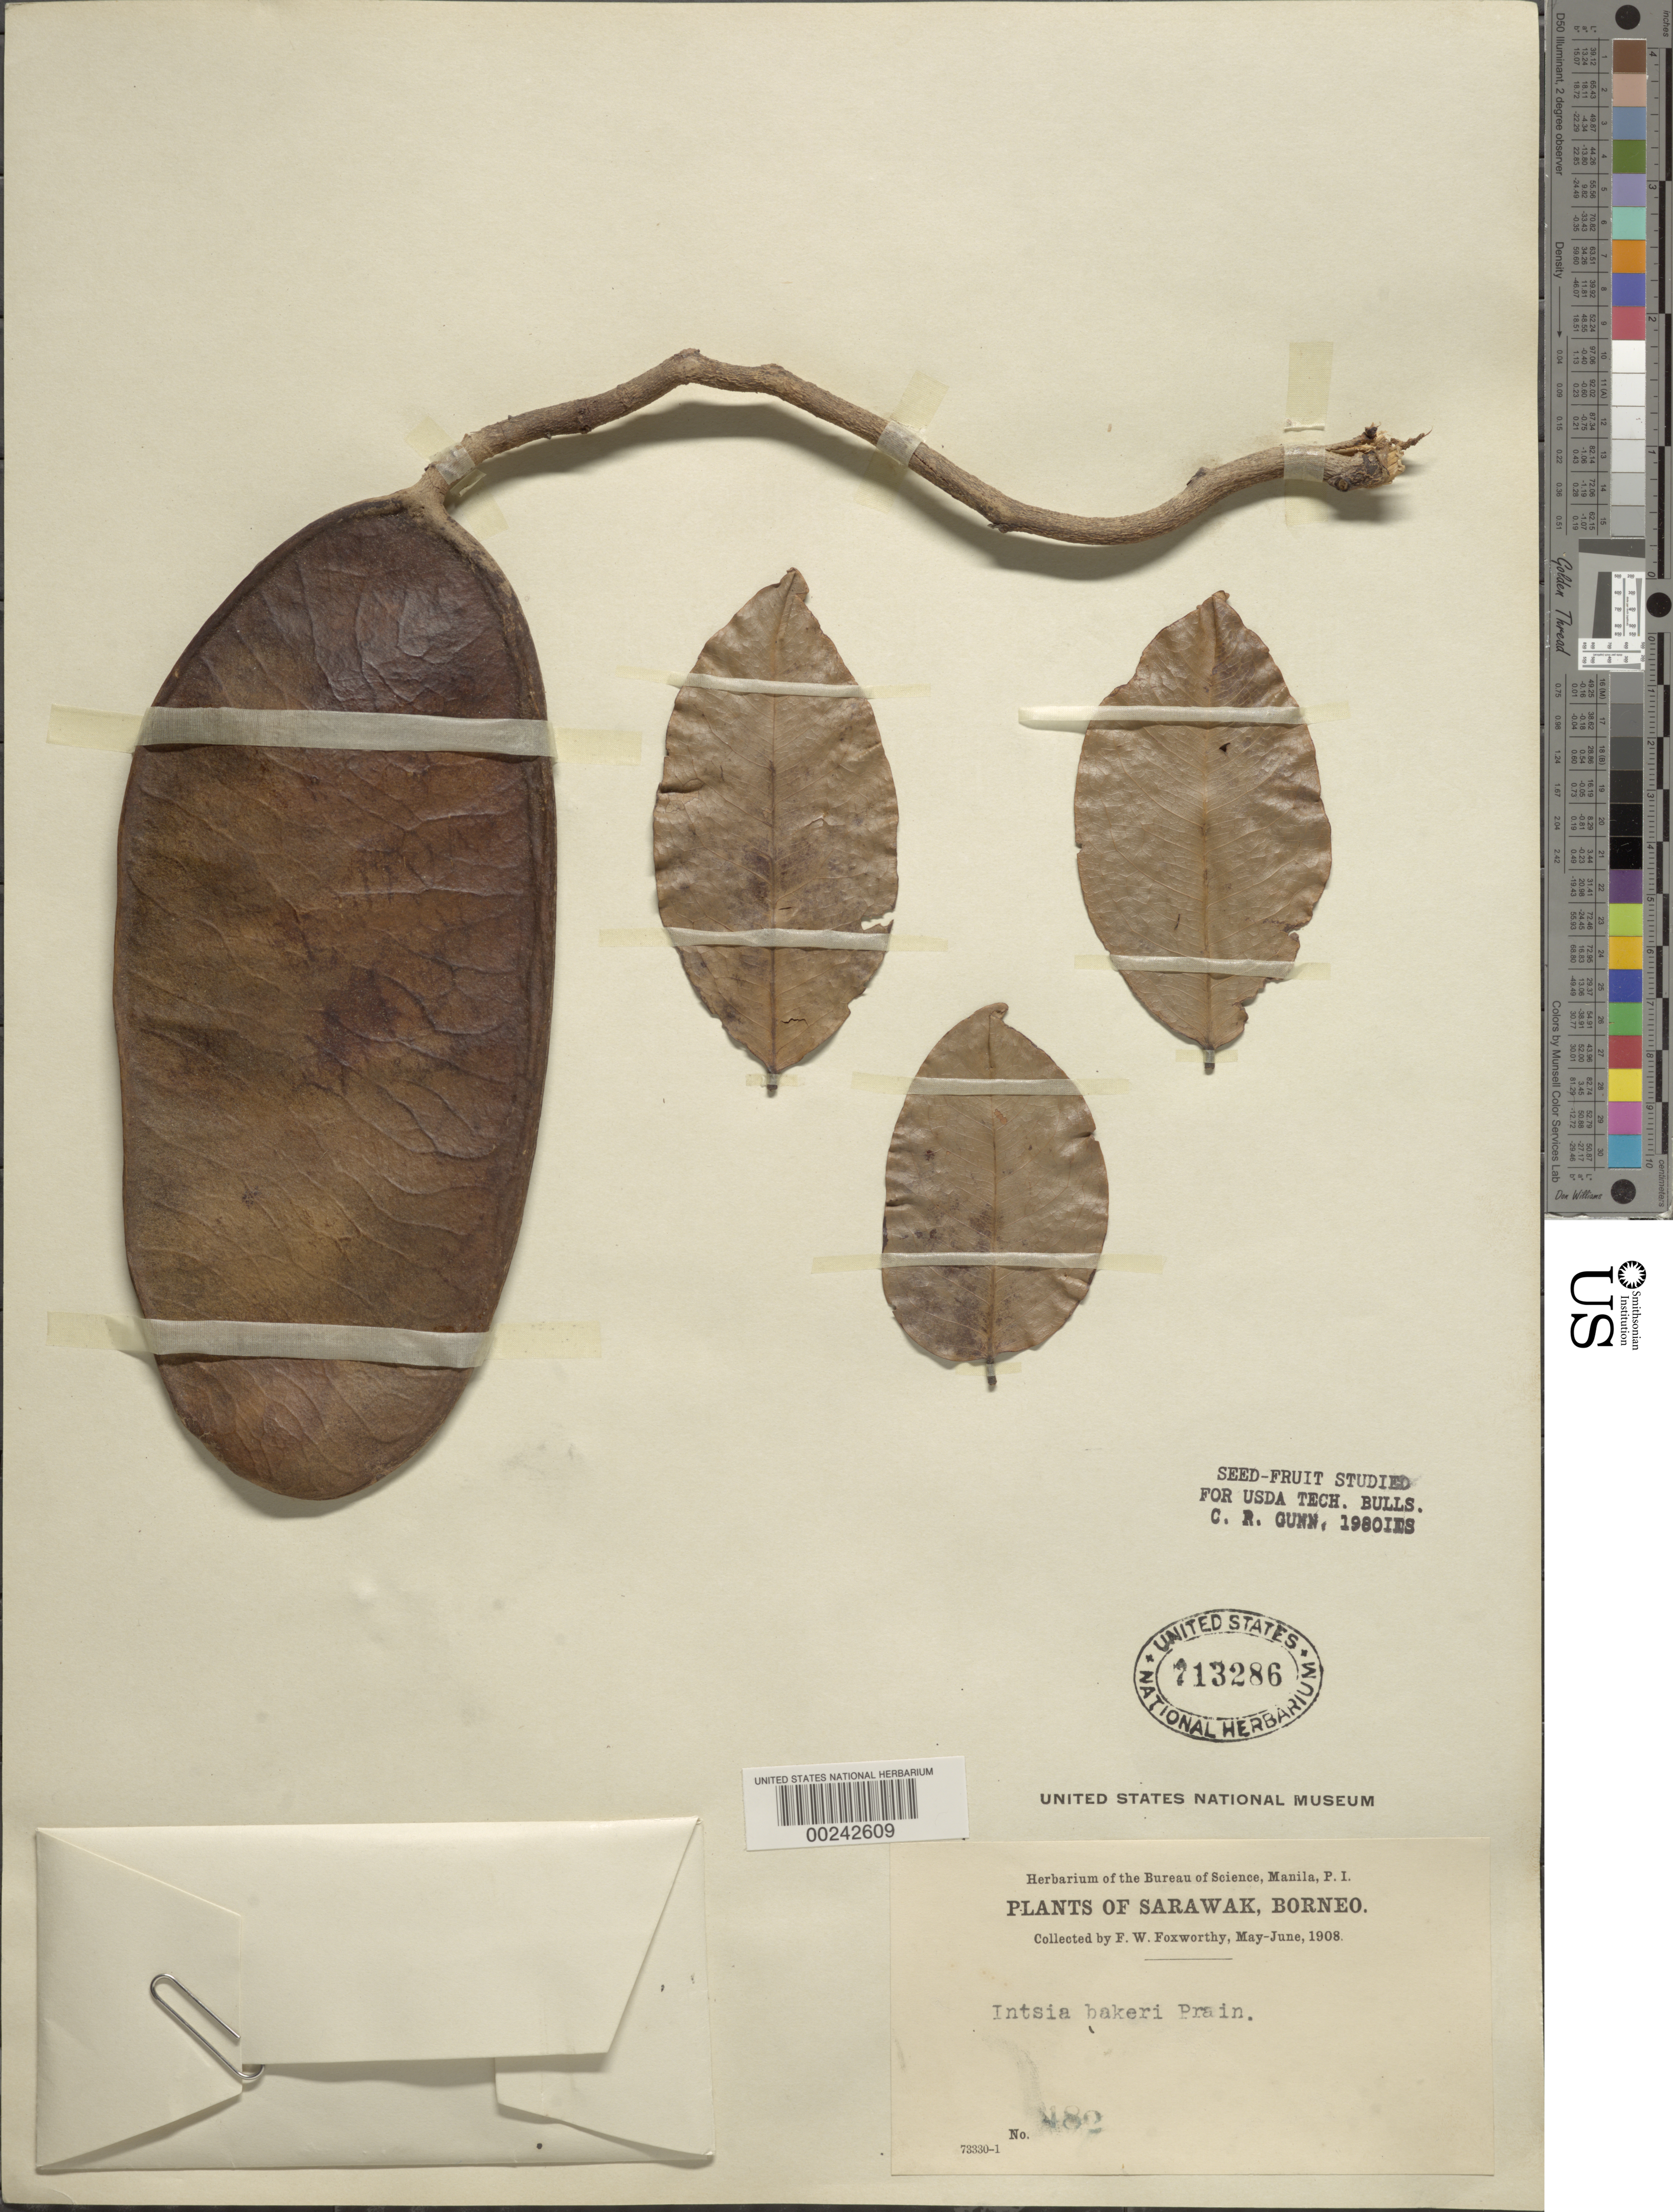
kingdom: Plantae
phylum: Tracheophyta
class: Magnoliopsida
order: Fabales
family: Fabaceae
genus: Intsia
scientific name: Intsia bakeri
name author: Prain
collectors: F. W. Foxworthy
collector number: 482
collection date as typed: May 1908 to -- Jun 1908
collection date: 1908-05/1908-06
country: Malaysia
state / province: Sarawak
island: Borneo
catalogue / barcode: US 713286